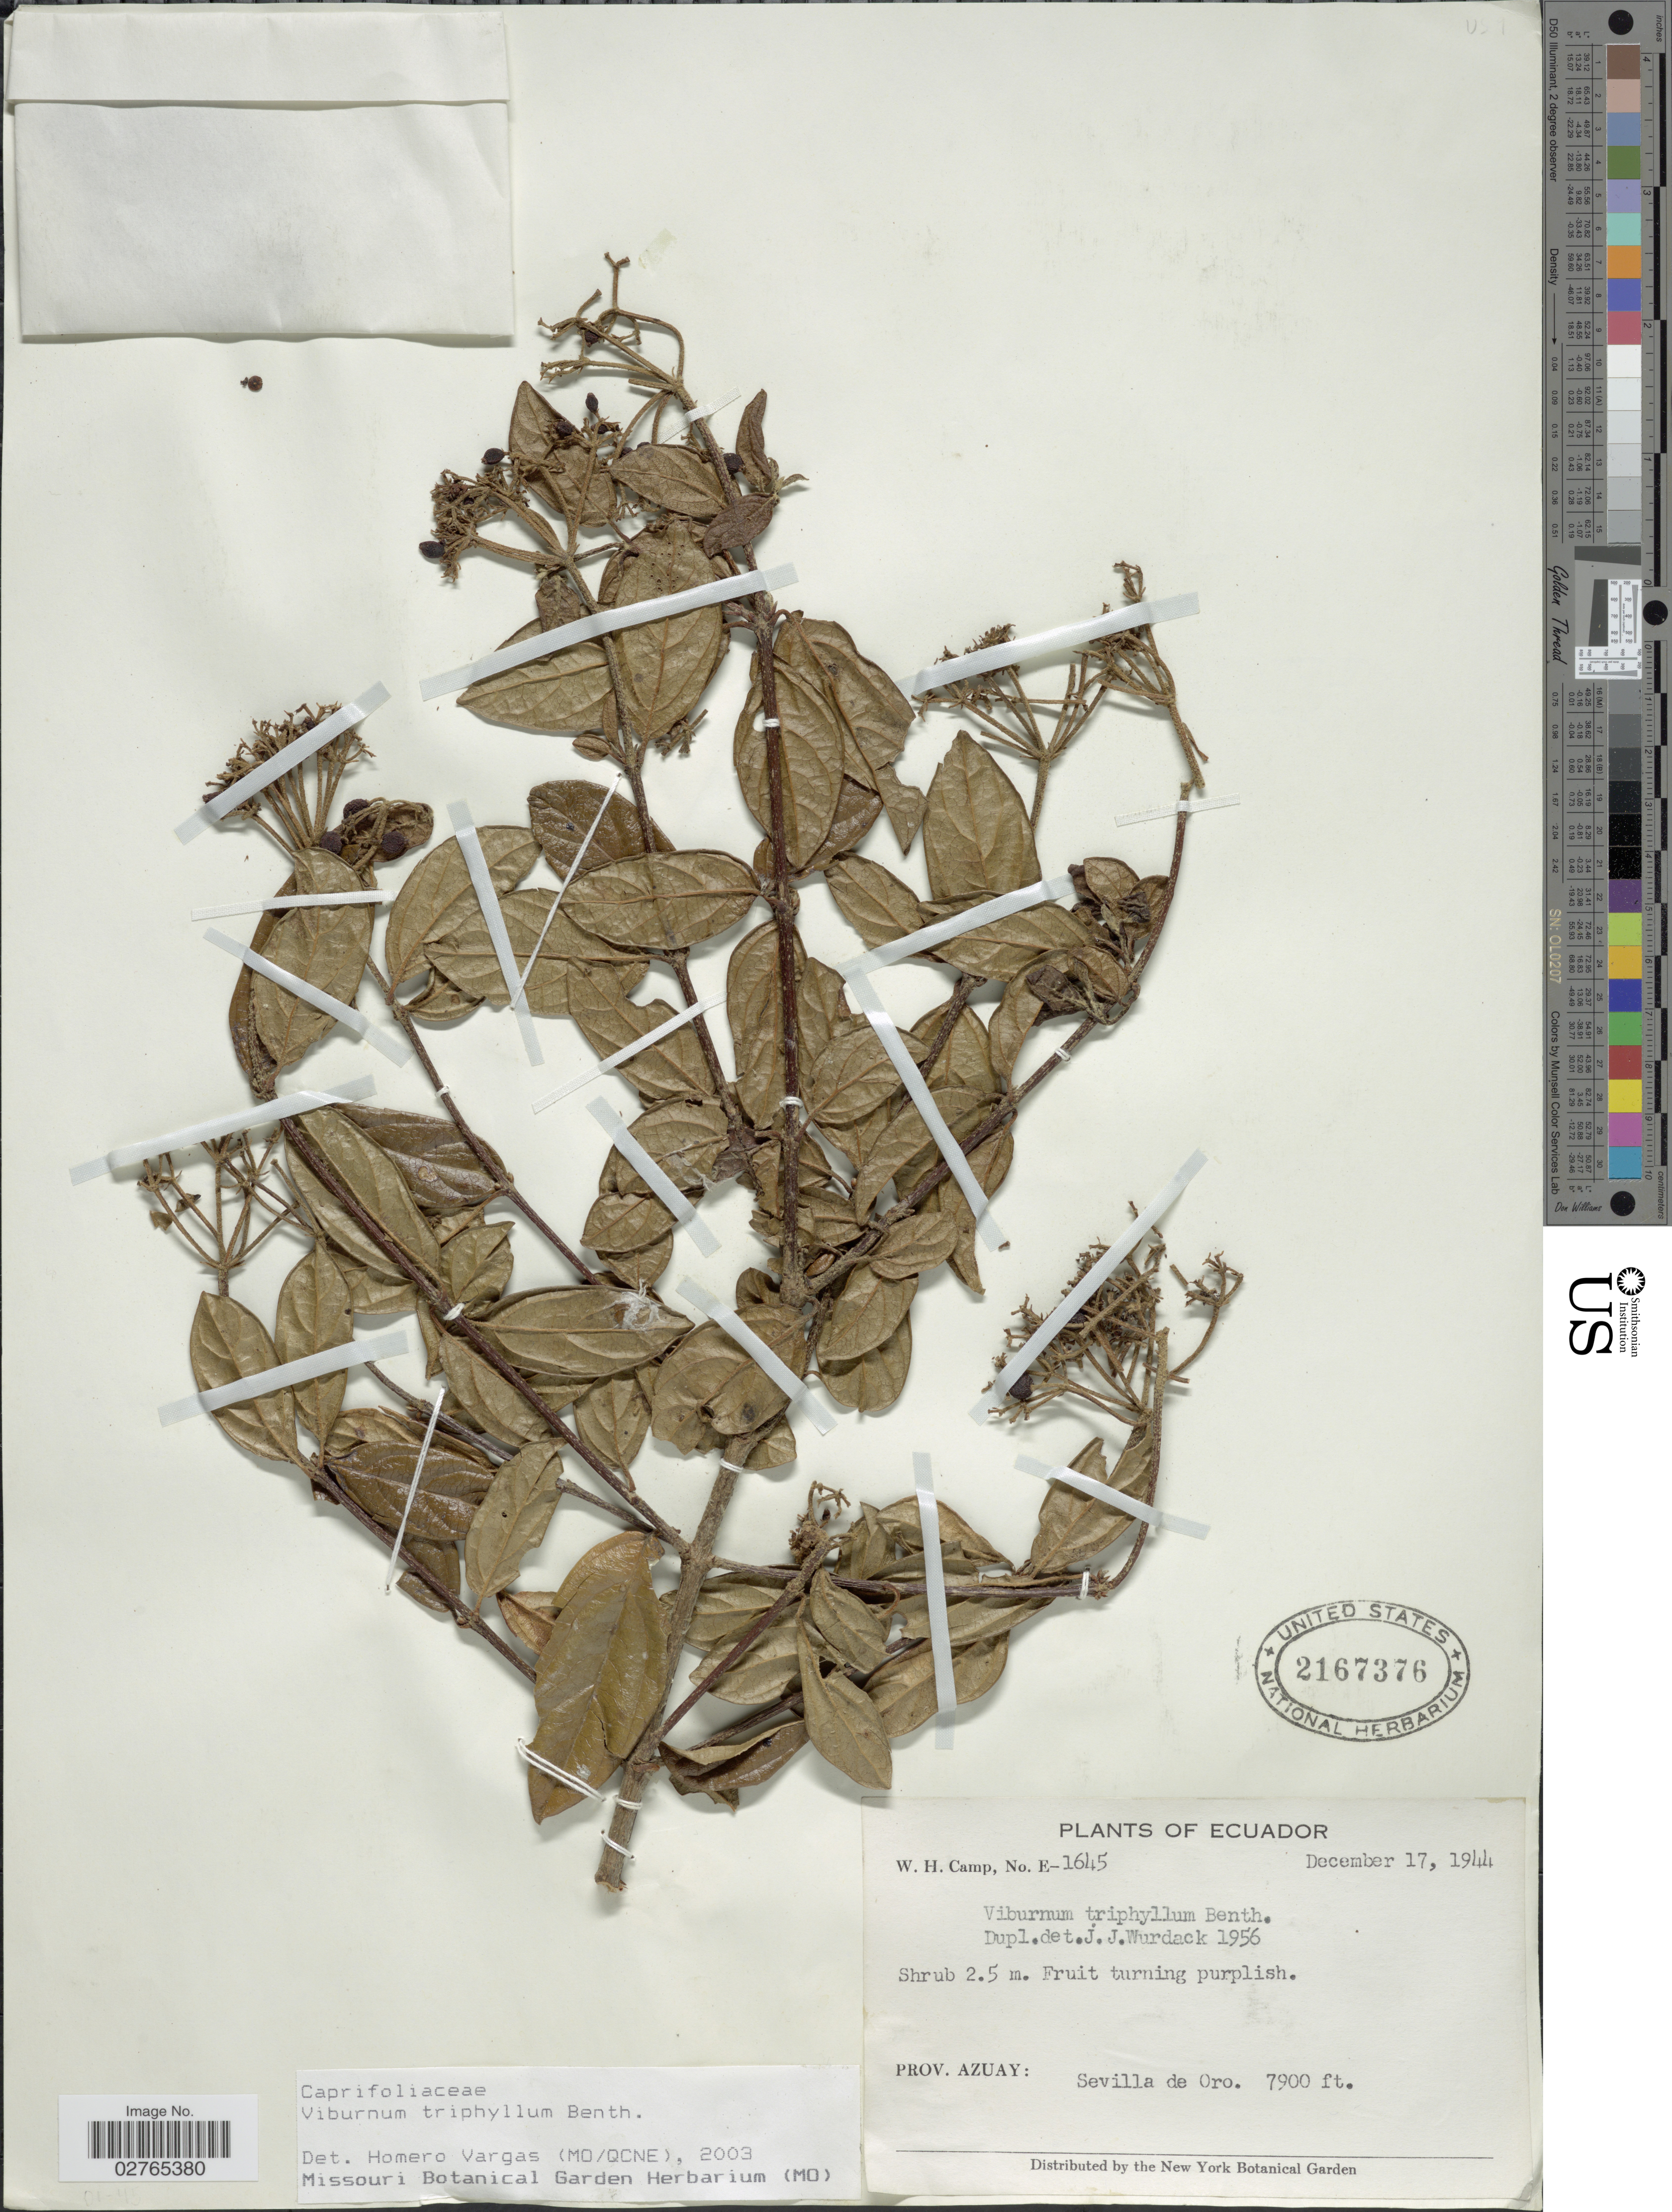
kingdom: Plantae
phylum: Tracheophyta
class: Magnoliopsida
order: Dipsacales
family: Viburnaceae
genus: Viburnum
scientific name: Viburnum triphyllum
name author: Benth.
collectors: W. H. Camp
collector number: E-1645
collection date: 1944-12-17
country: Ecuador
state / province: Azuay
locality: Sevilla de Oro.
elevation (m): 2408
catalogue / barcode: US 2167376